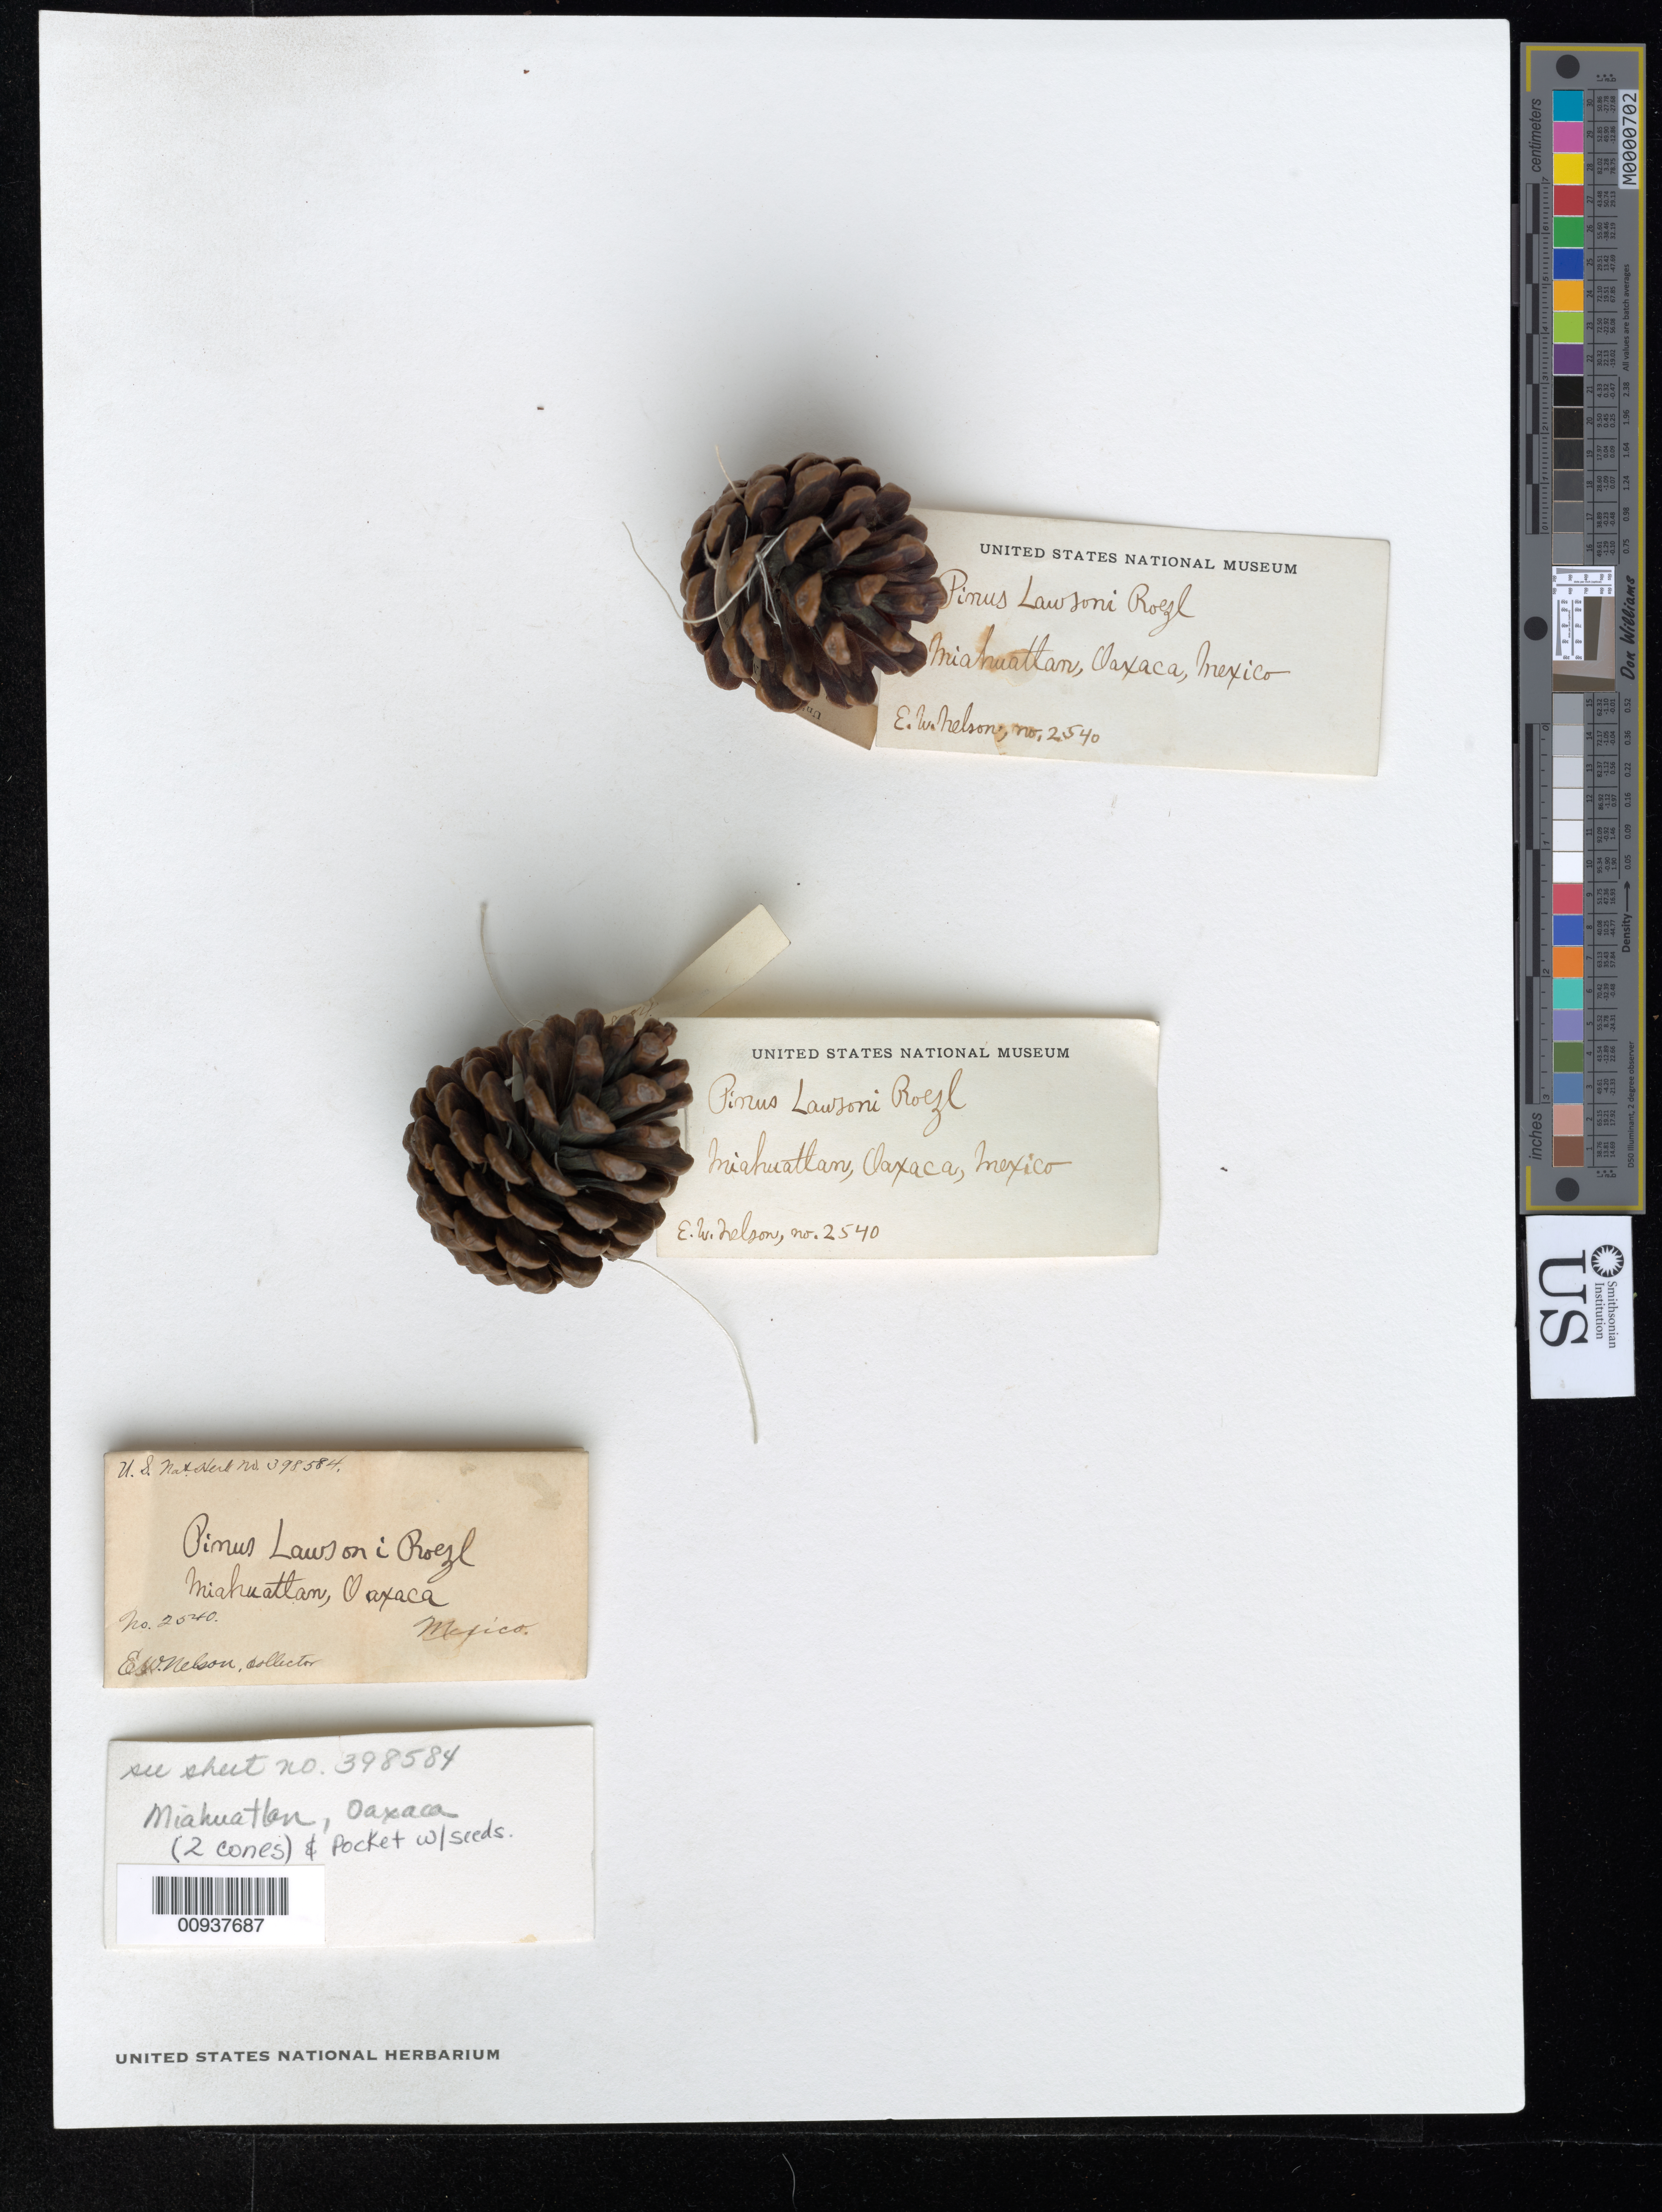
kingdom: Plantae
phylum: Tracheophyta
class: Pinopsida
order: Pinales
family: Pinaceae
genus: Pinus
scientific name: Pinus lawsonii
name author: Roezl ex Gordon & Glend.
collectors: E. W. Nelson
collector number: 2540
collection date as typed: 1895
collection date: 1895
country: Mexico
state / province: Oaxaca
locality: Miahuatlan.